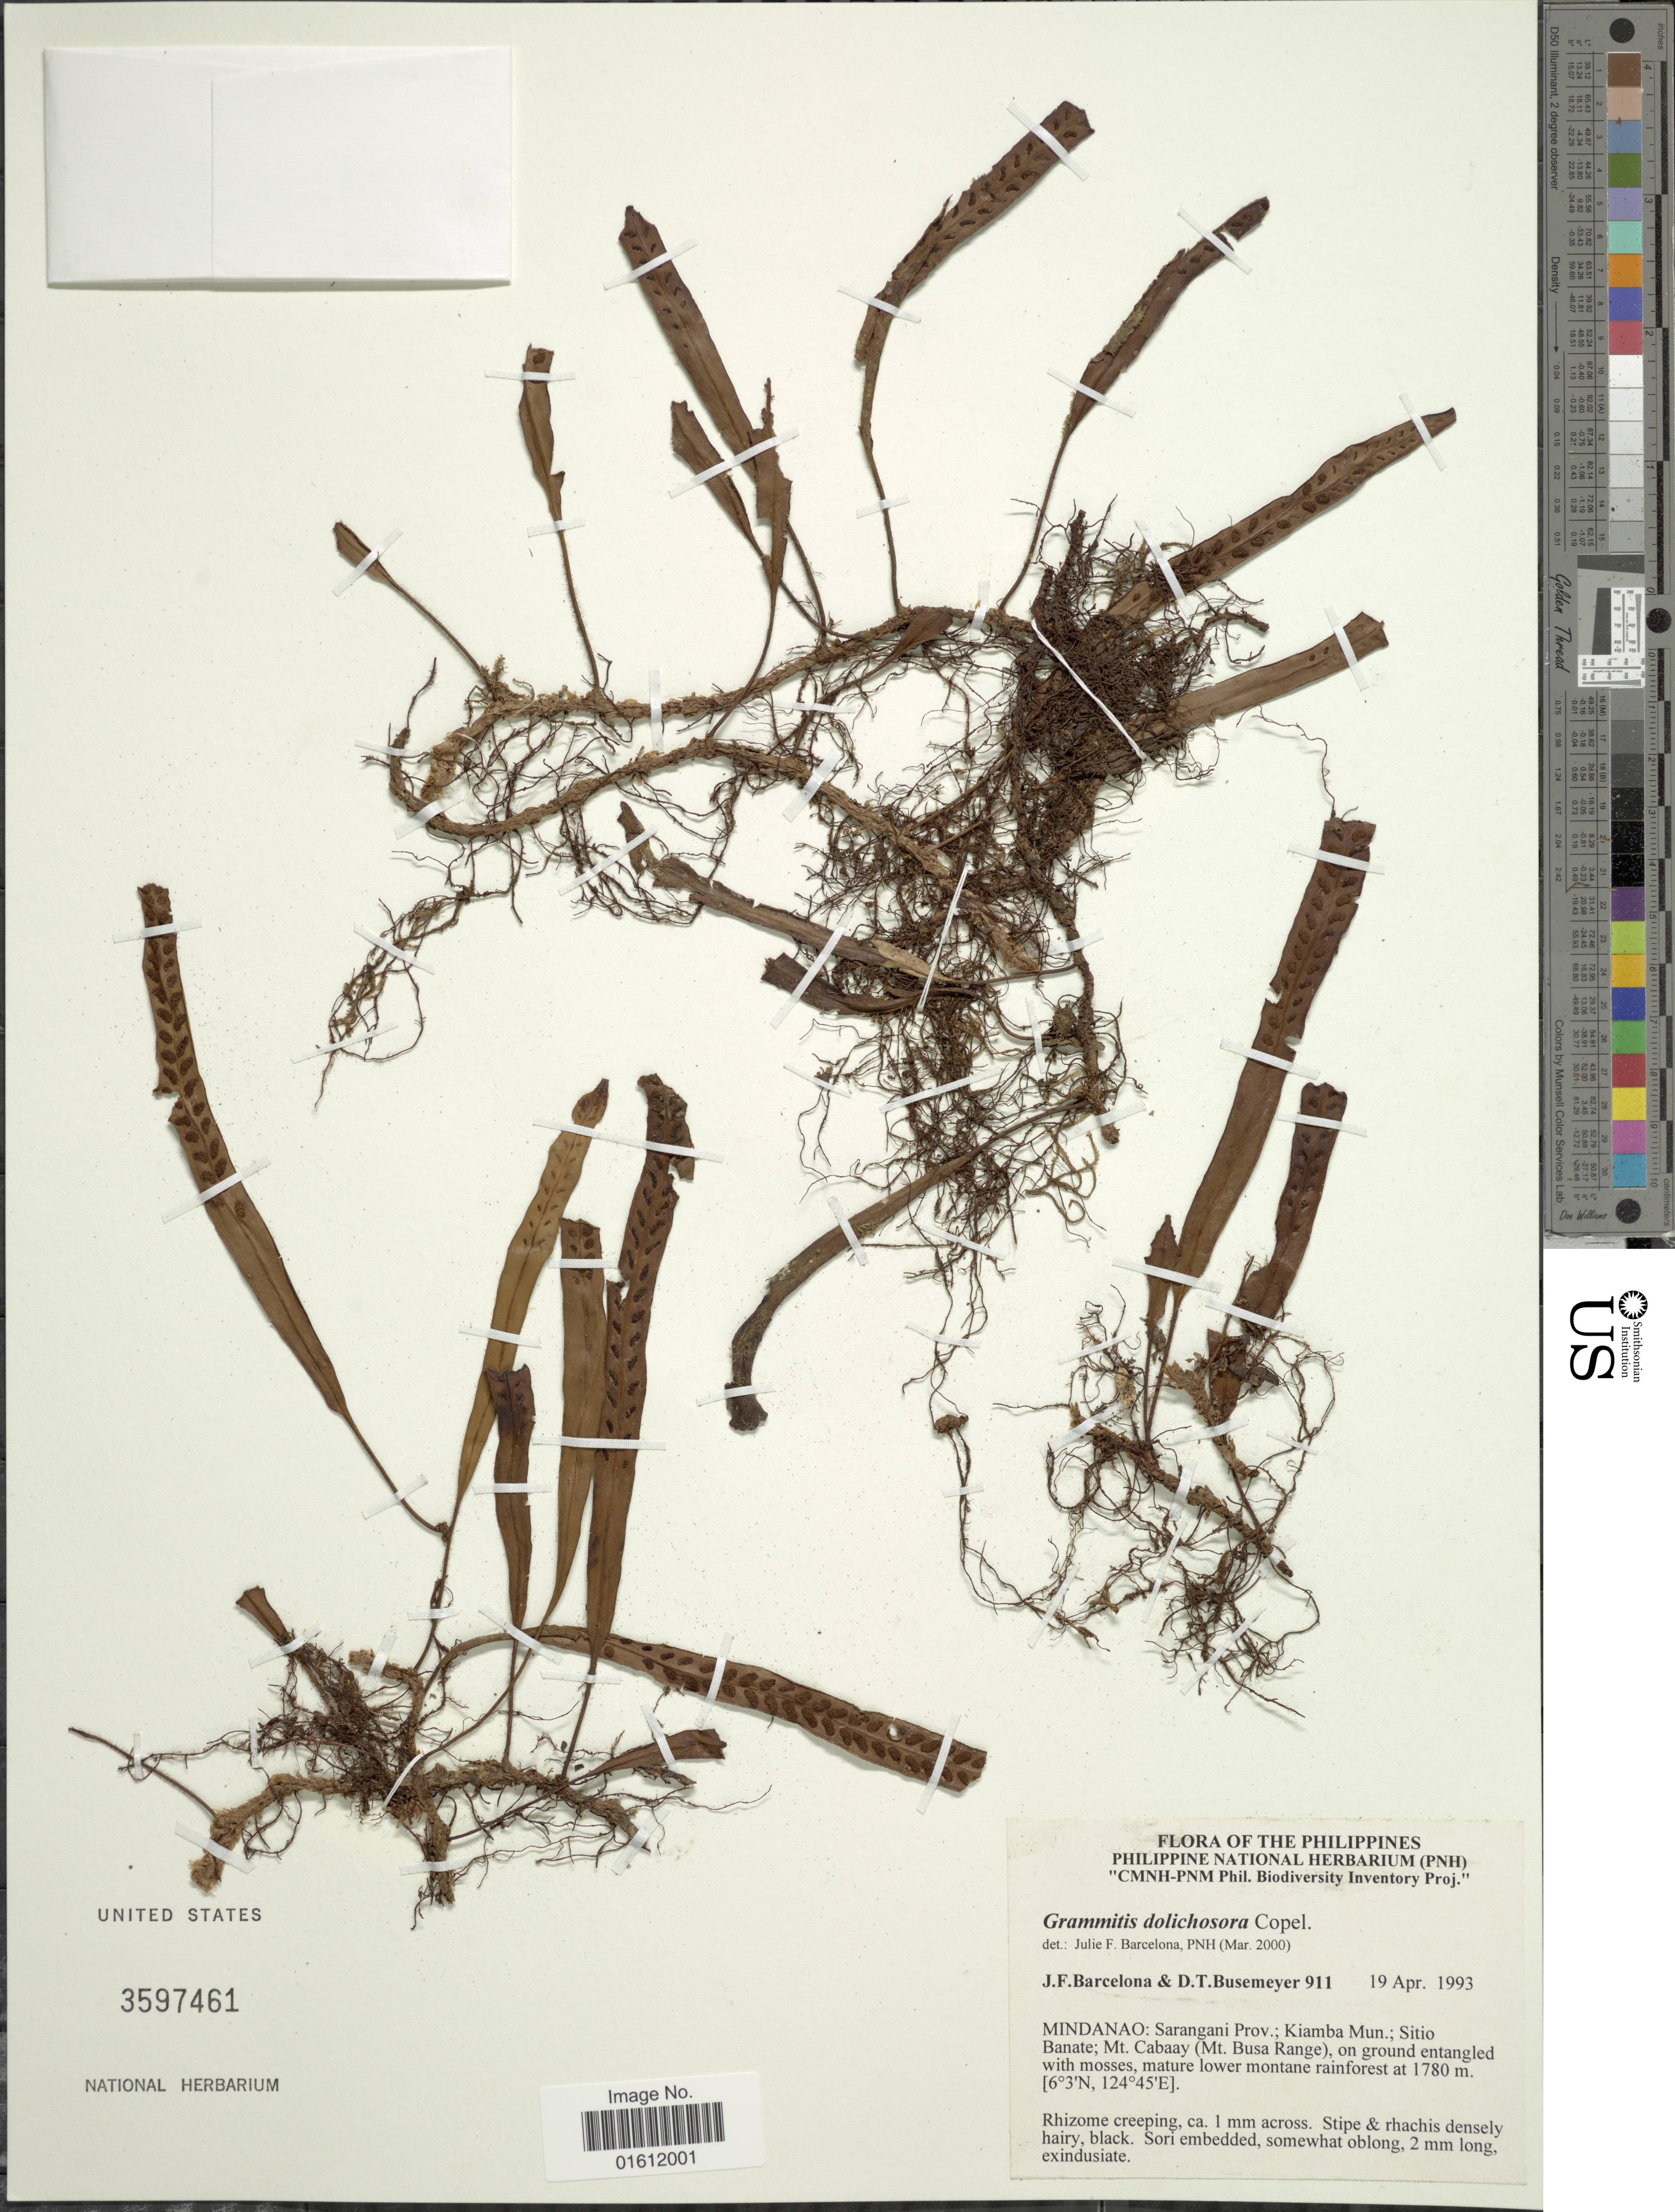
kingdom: Plantae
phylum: Tracheophyta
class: Polypodiopsida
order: Polypodiales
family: Polypodiaceae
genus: Oreogrammitis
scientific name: Oreogrammitis dolichosora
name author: (Copel.) Parris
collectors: J. F. Barcelona & D. Busemeyer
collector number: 911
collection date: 1993-04-19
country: Philippines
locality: Mindanao: Sarangani Prov; Kiamba Mun; Sitio Banate; Mt Cabaay (Mt. Busa Range)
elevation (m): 1780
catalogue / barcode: US 3597461